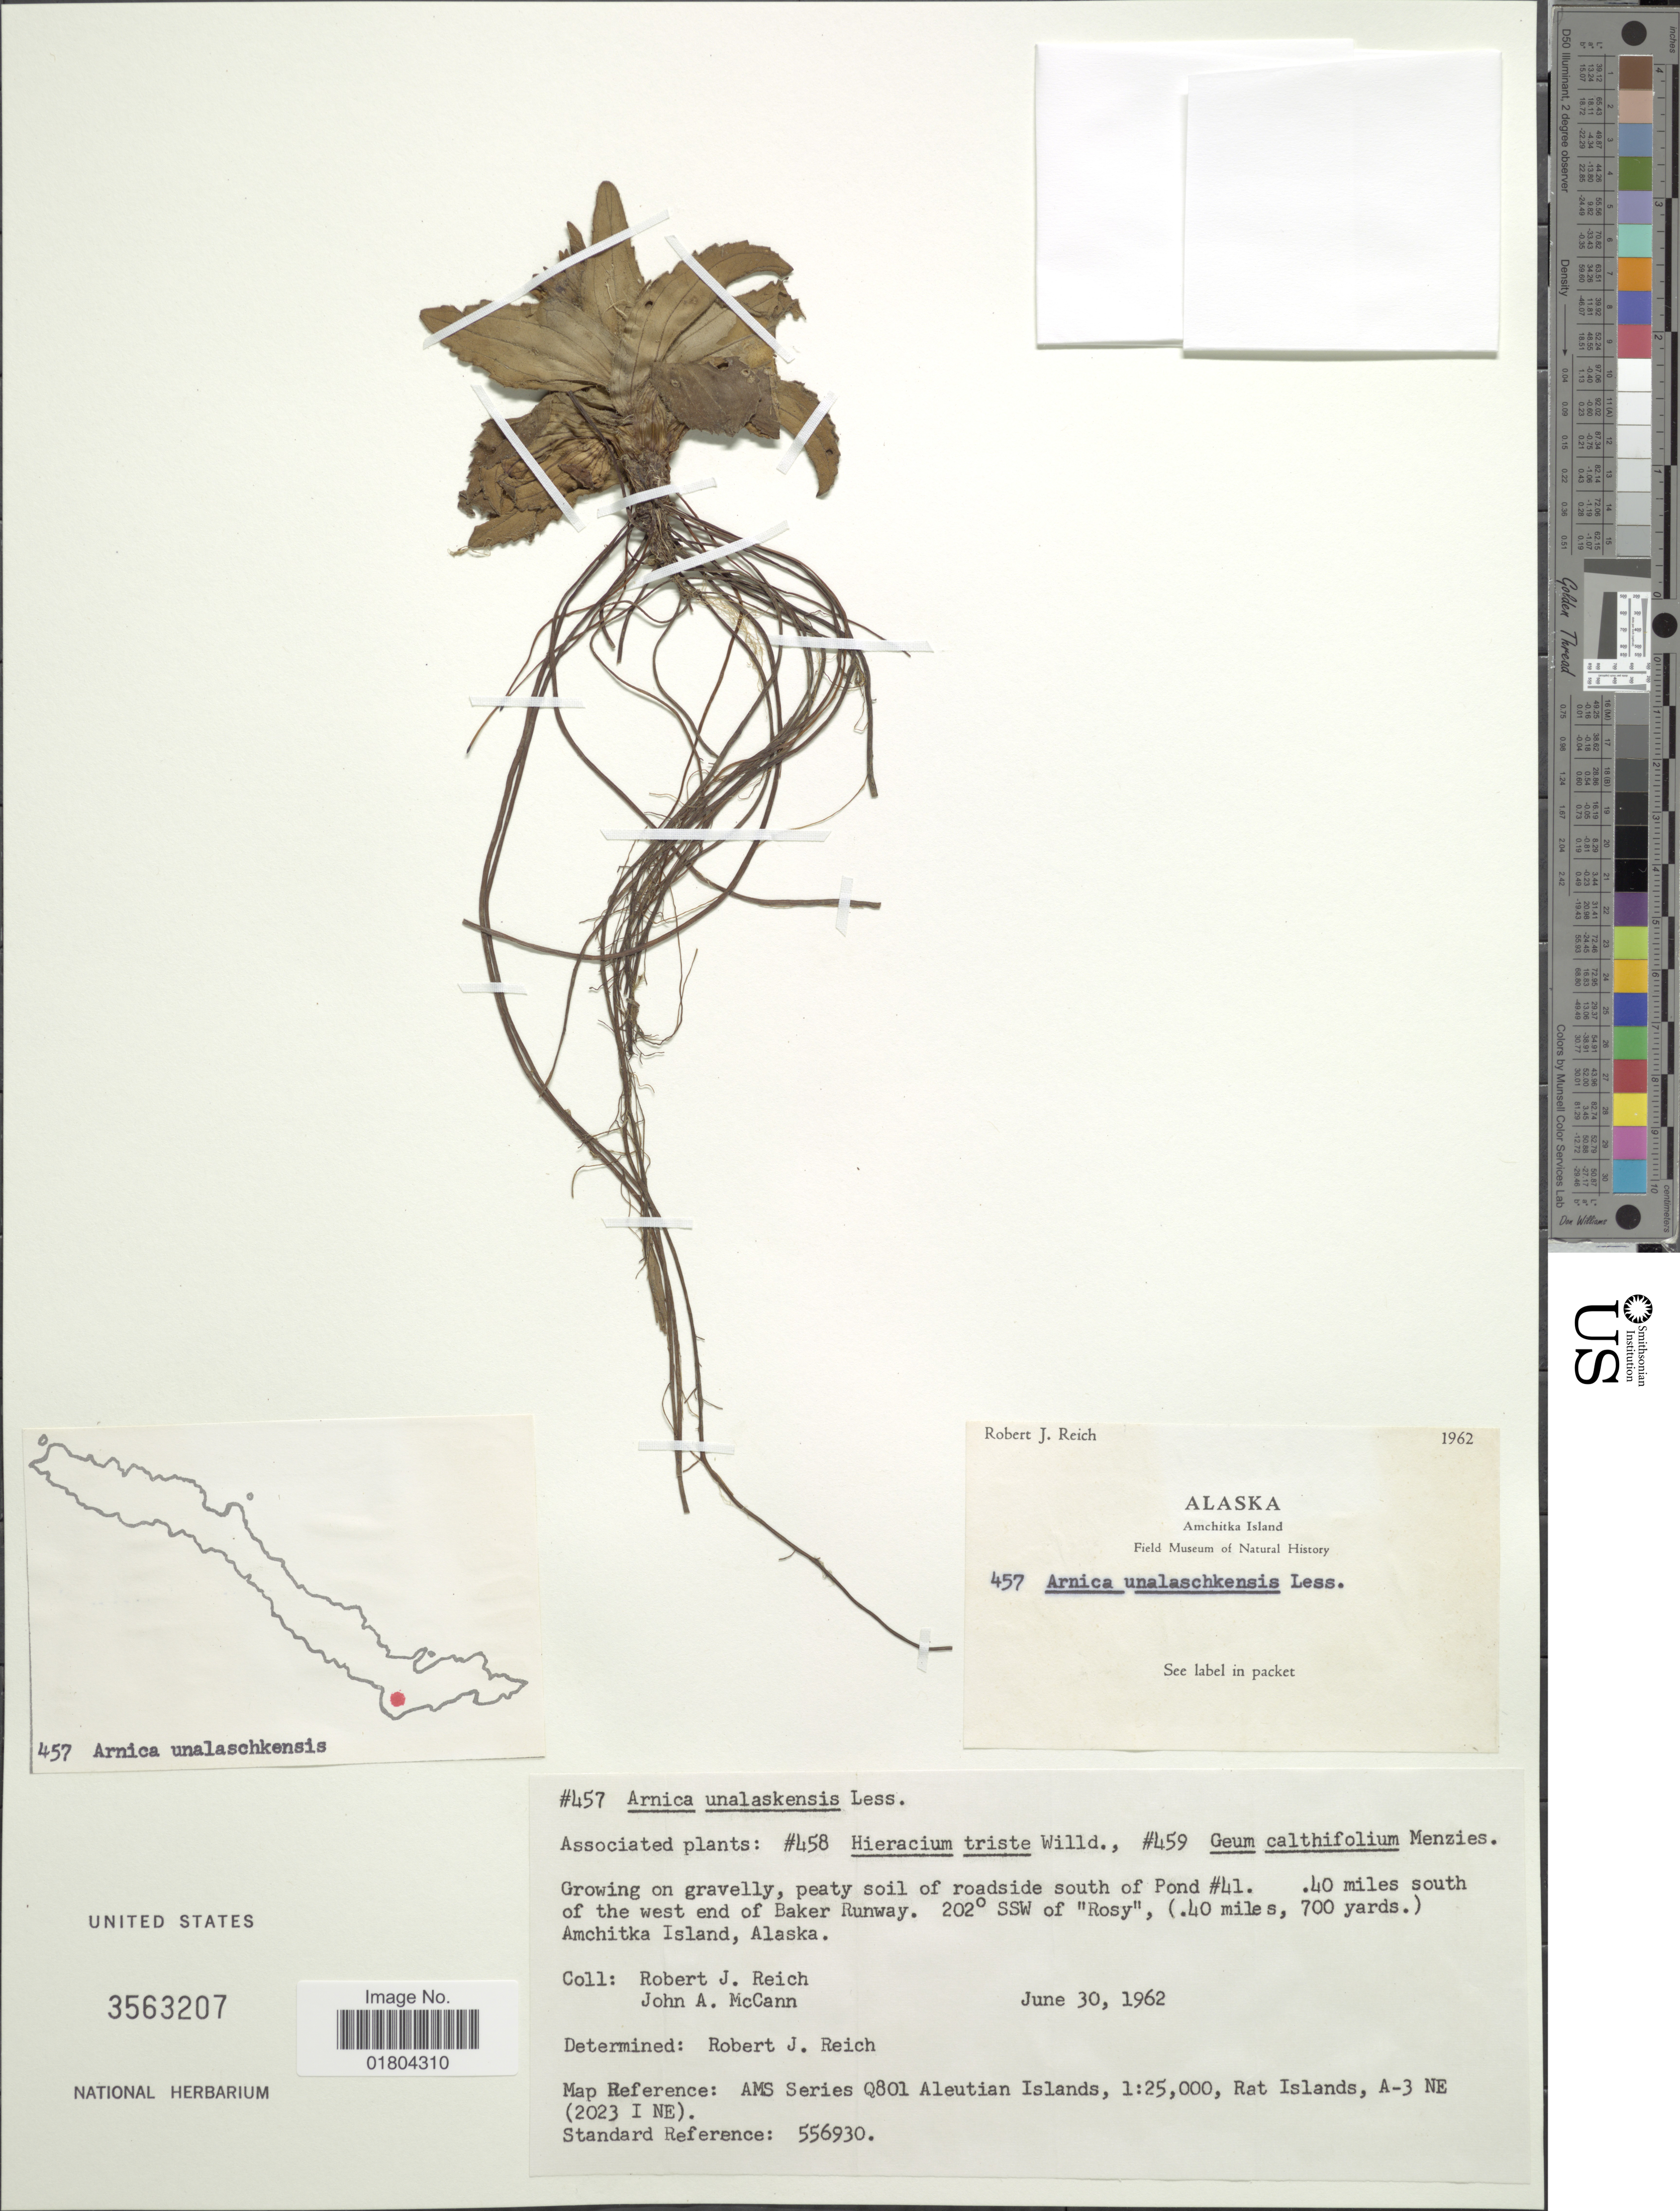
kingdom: Plantae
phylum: Tracheophyta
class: Magnoliopsida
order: Asterales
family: Asteraceae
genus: Arnica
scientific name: Arnica unalashcensis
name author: Less.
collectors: R. Reich & J. A. McCann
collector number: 457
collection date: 1962-06-30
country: United States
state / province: Alaska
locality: Growing on gravelly, peaty soil of roadside south of Pond # 41. 40 miles south of the west of Baker Runway. 202° SSW of 'Rosy', (40 miles, 700 yards) Amchitka Island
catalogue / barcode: US 3563207